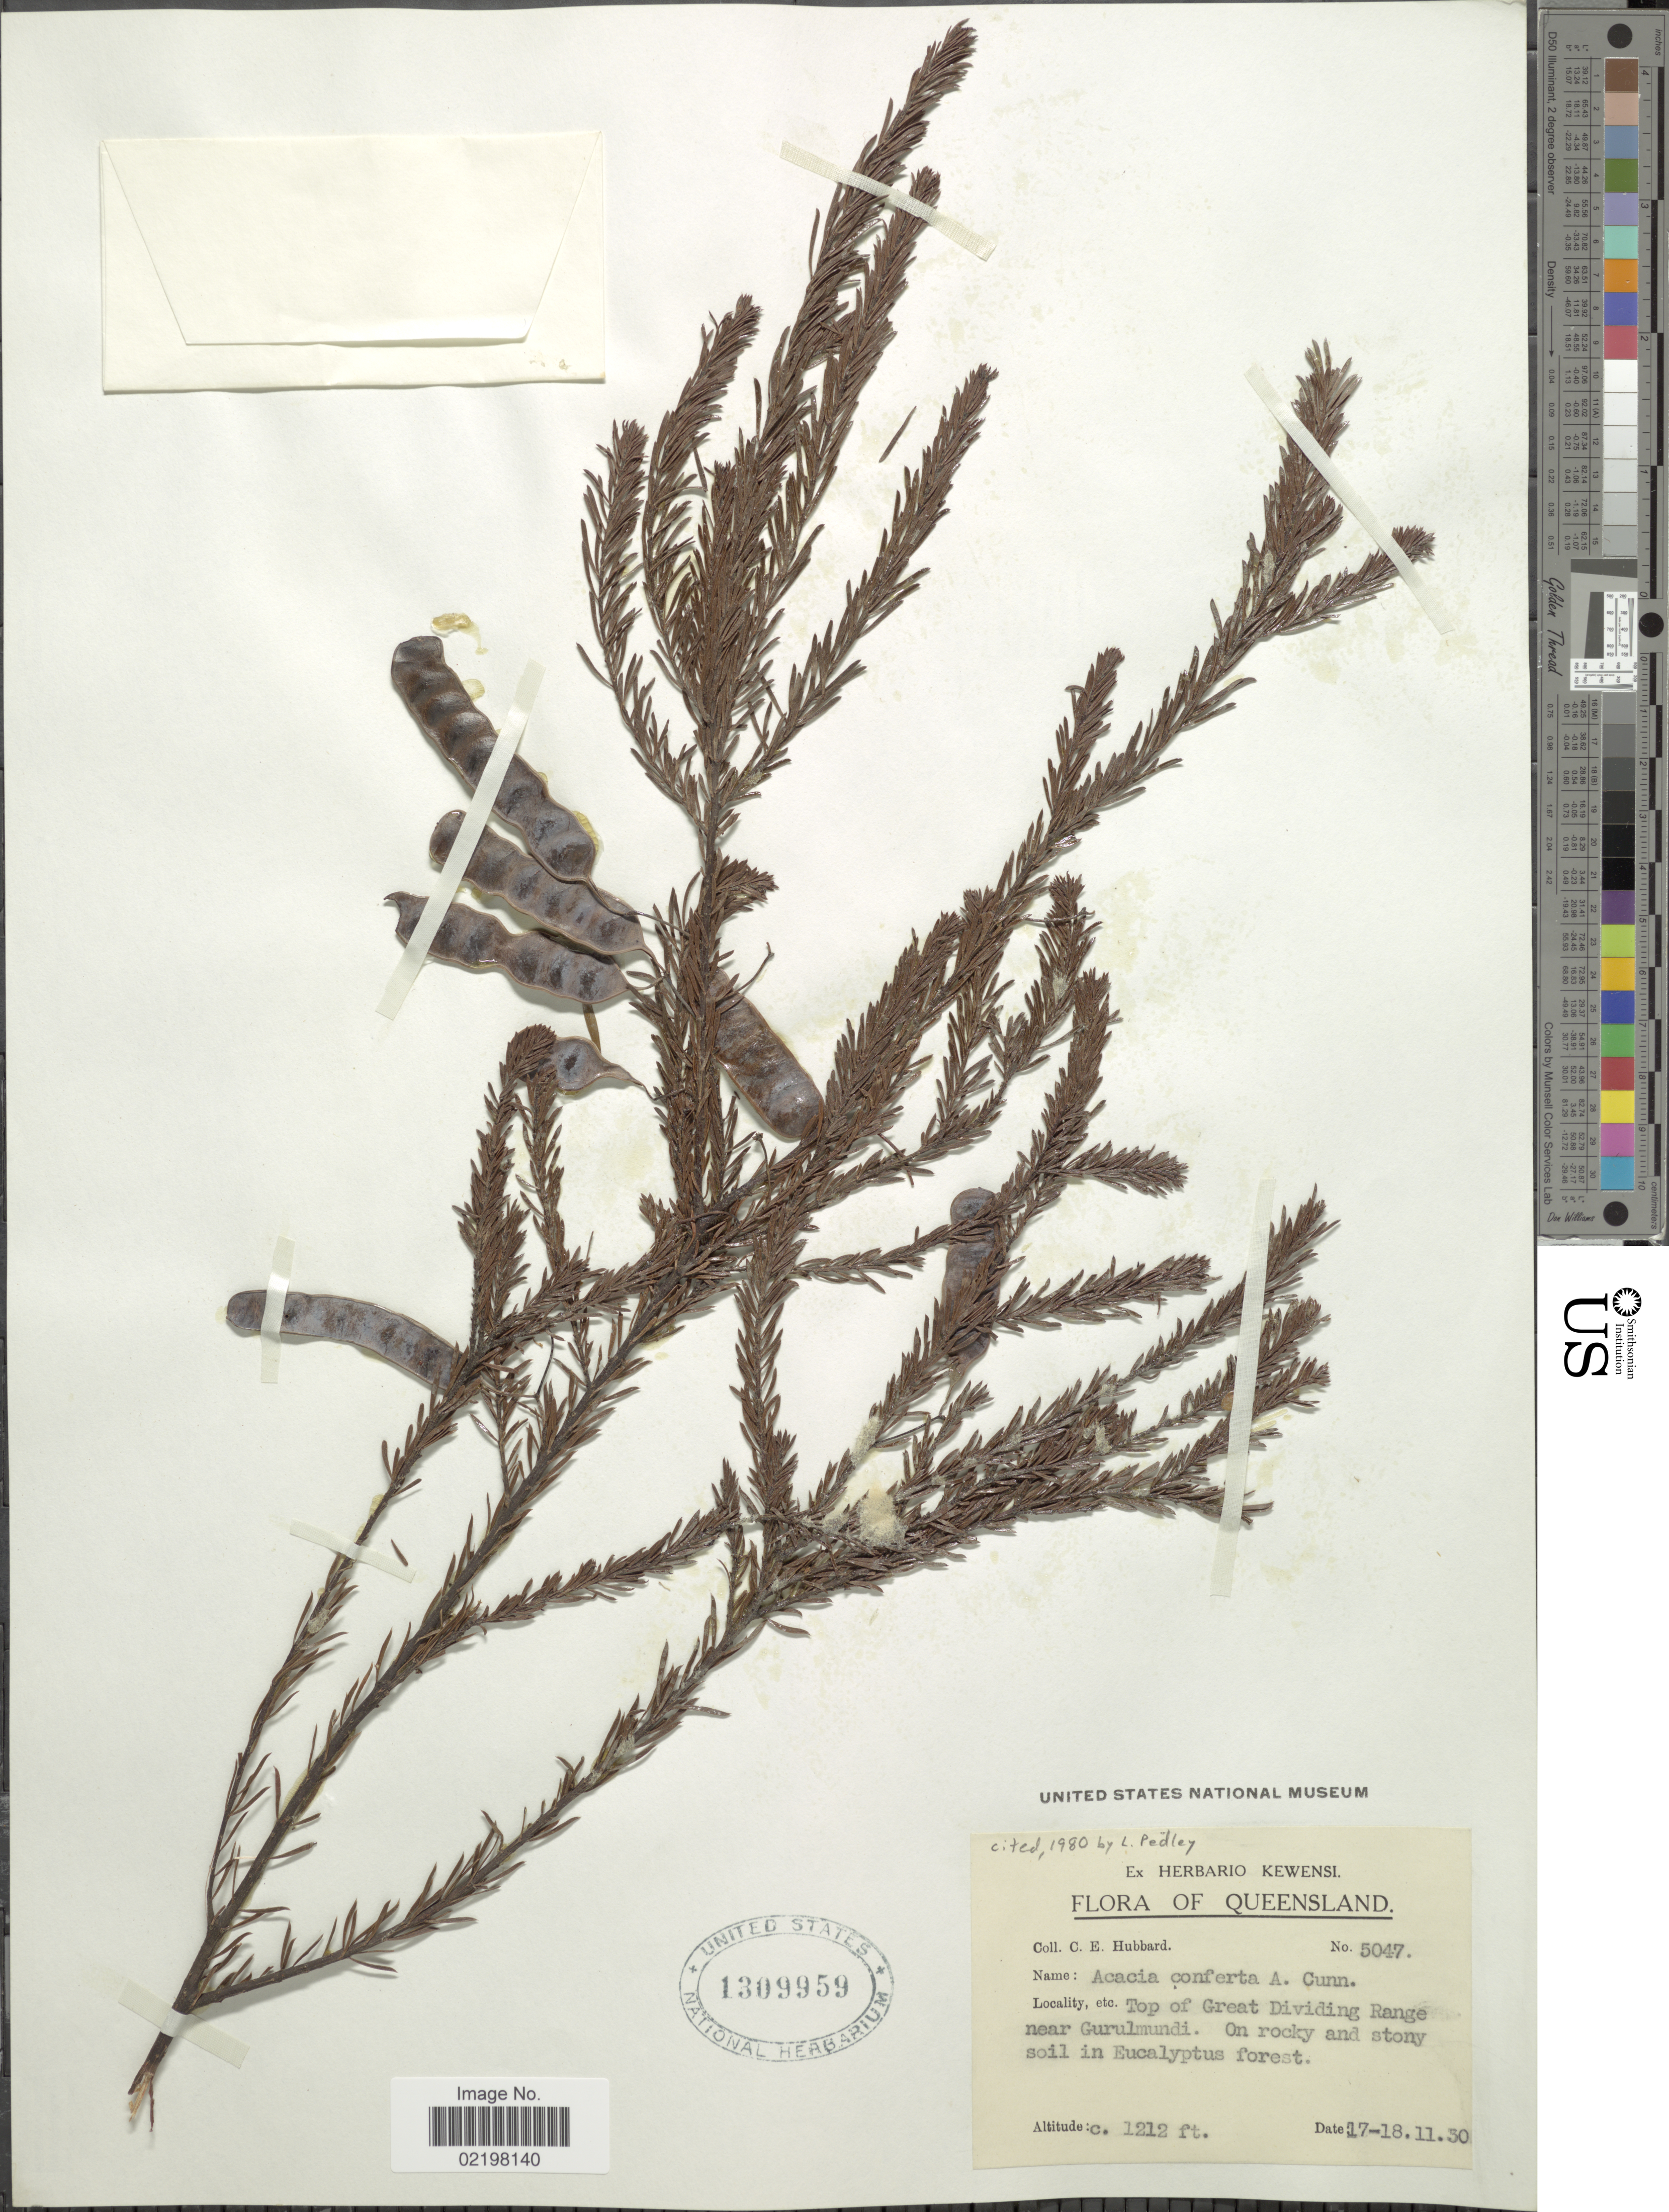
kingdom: Plantae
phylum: Tracheophyta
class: Magnoliopsida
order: Fabales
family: Fabaceae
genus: Acacia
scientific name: Acacia conferta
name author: Benth.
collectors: C. E. Hubbard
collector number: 5047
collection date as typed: Transcribed d/m/y: 17/11/30 to 18/11/30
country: Australia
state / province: Queensland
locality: Top of Great Dividing Range near Gurulmundi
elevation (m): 369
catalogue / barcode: US 1309959